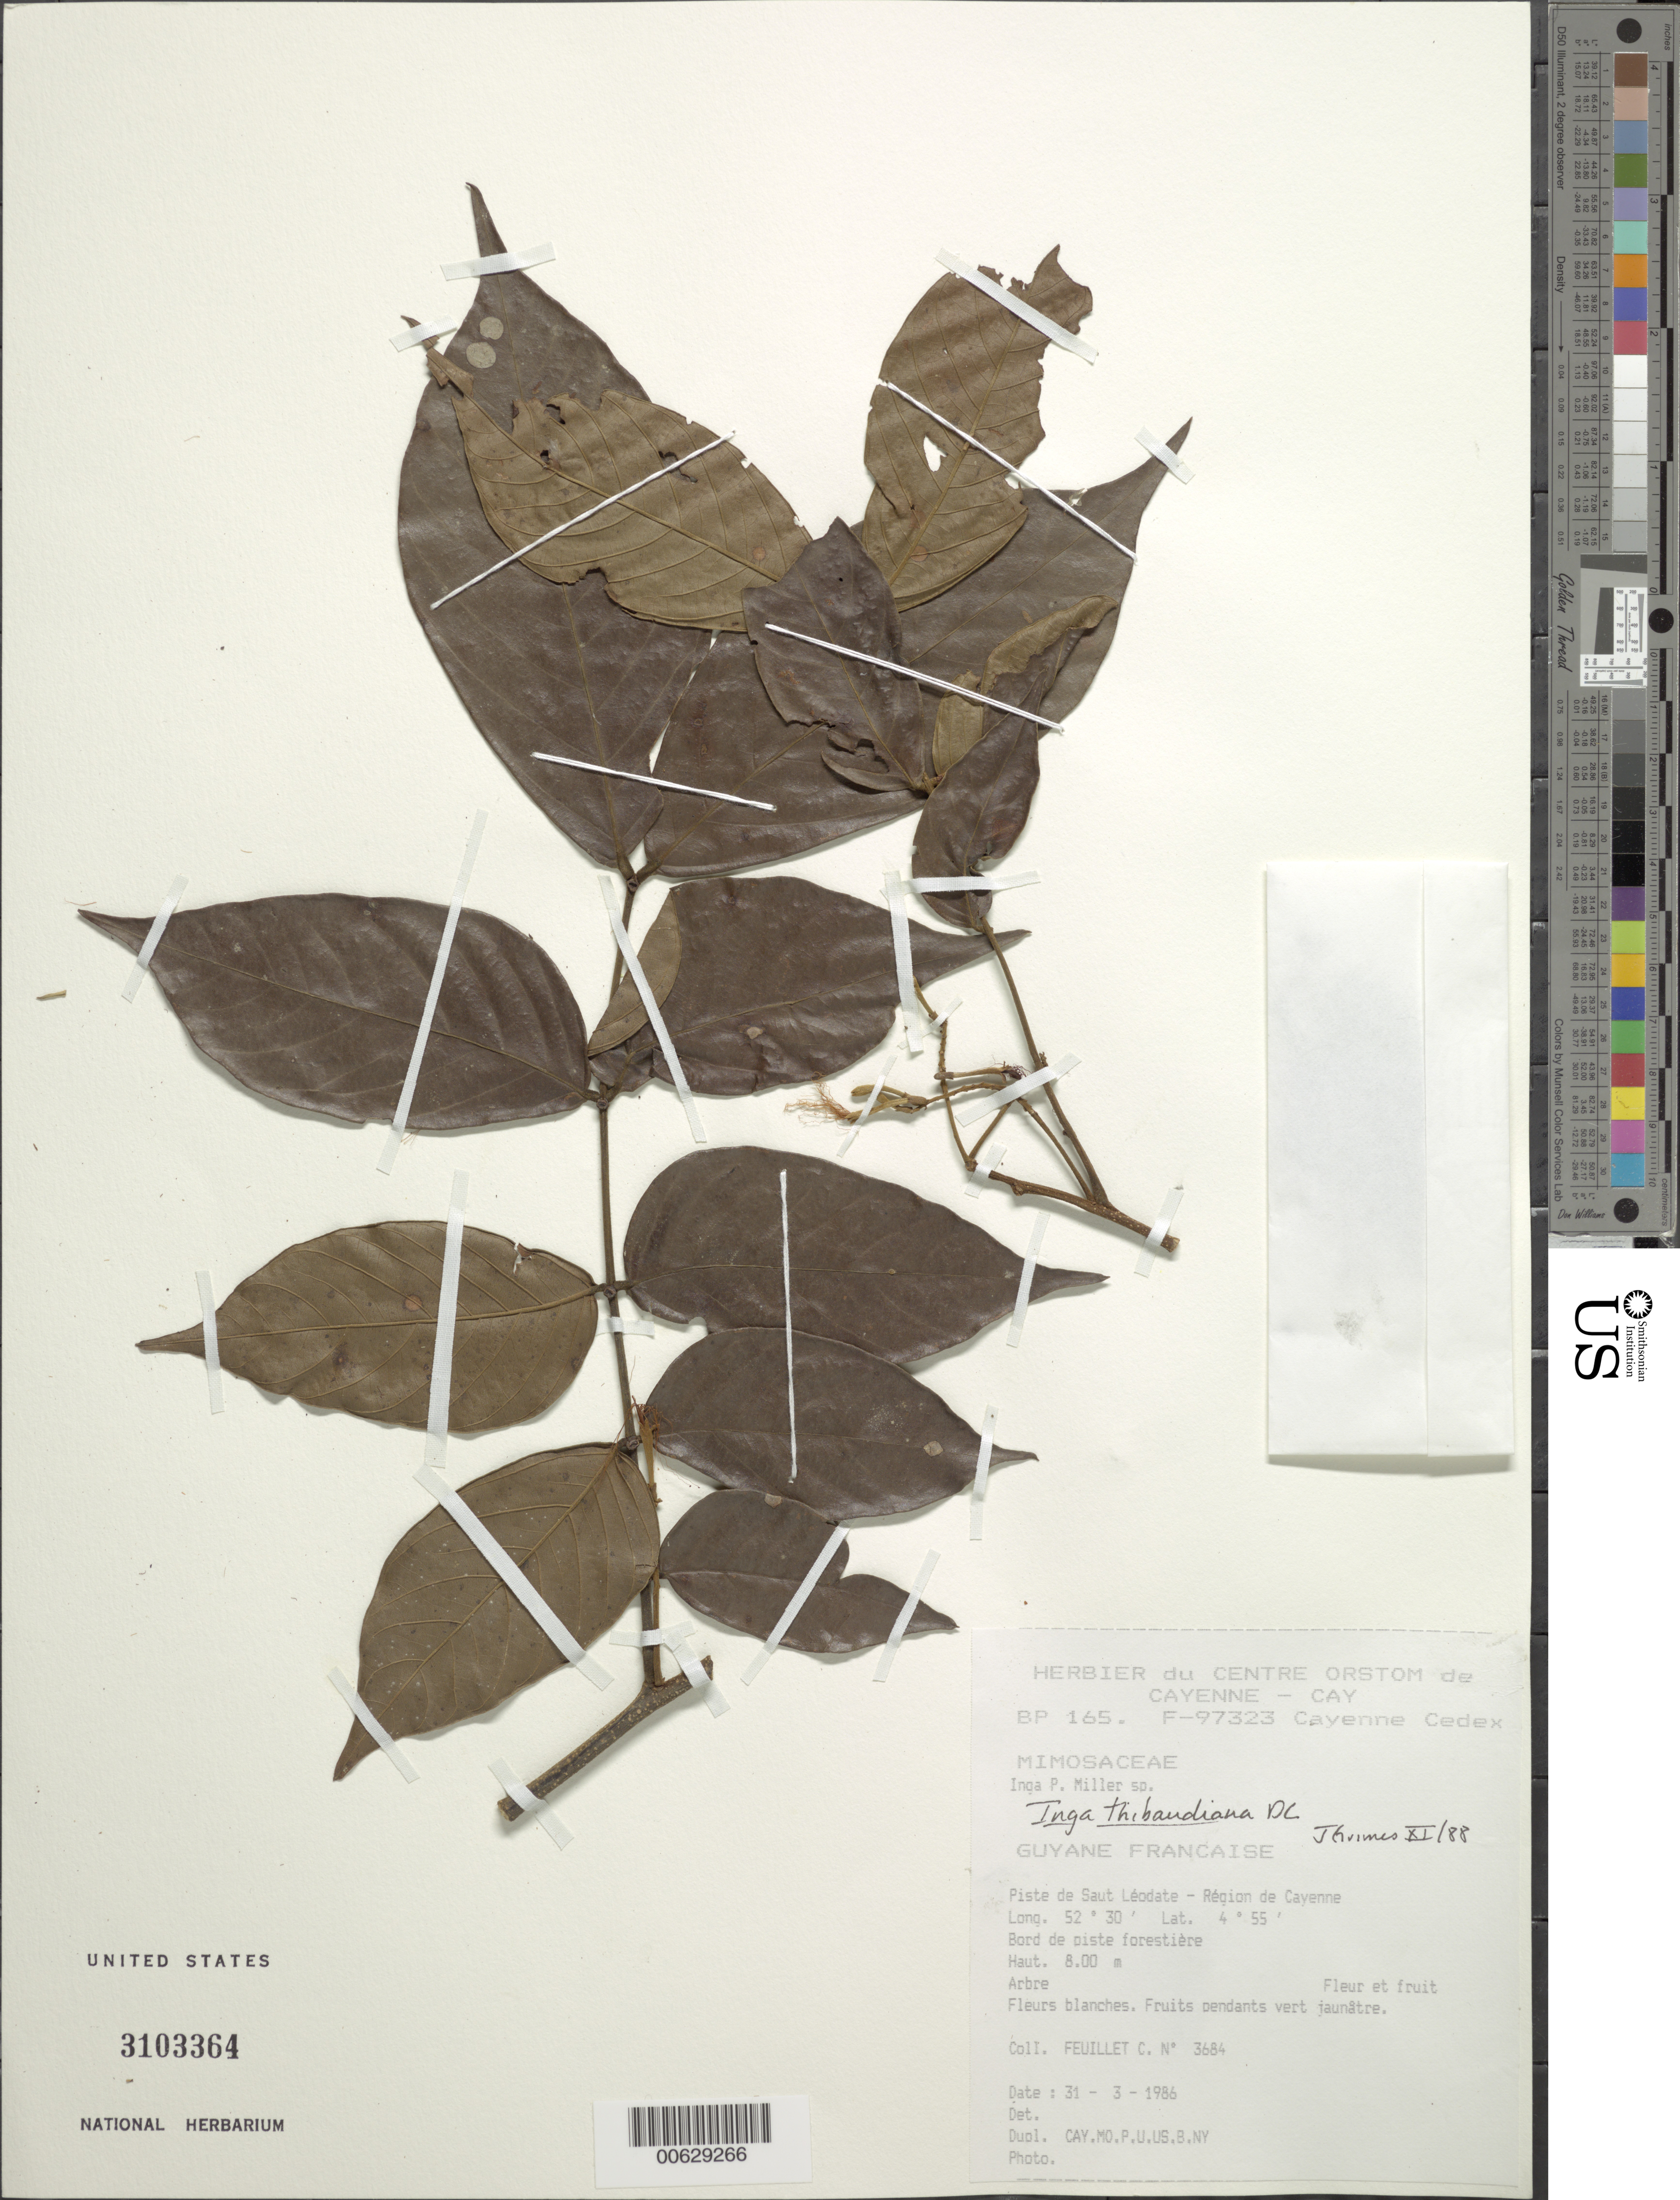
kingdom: Plantae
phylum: Tracheophyta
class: Magnoliopsida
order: Fabales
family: Fabaceae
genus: Inga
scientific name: Inga thibaudiana subsp. thibaudiana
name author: DC.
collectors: C. Feuillet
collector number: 3684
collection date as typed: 31-Mar-86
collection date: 1986-03-31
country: French Guiana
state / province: Cayenne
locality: Cayenne, piste de Saut Léodate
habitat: Bord de piste forestiere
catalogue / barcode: US 3103364